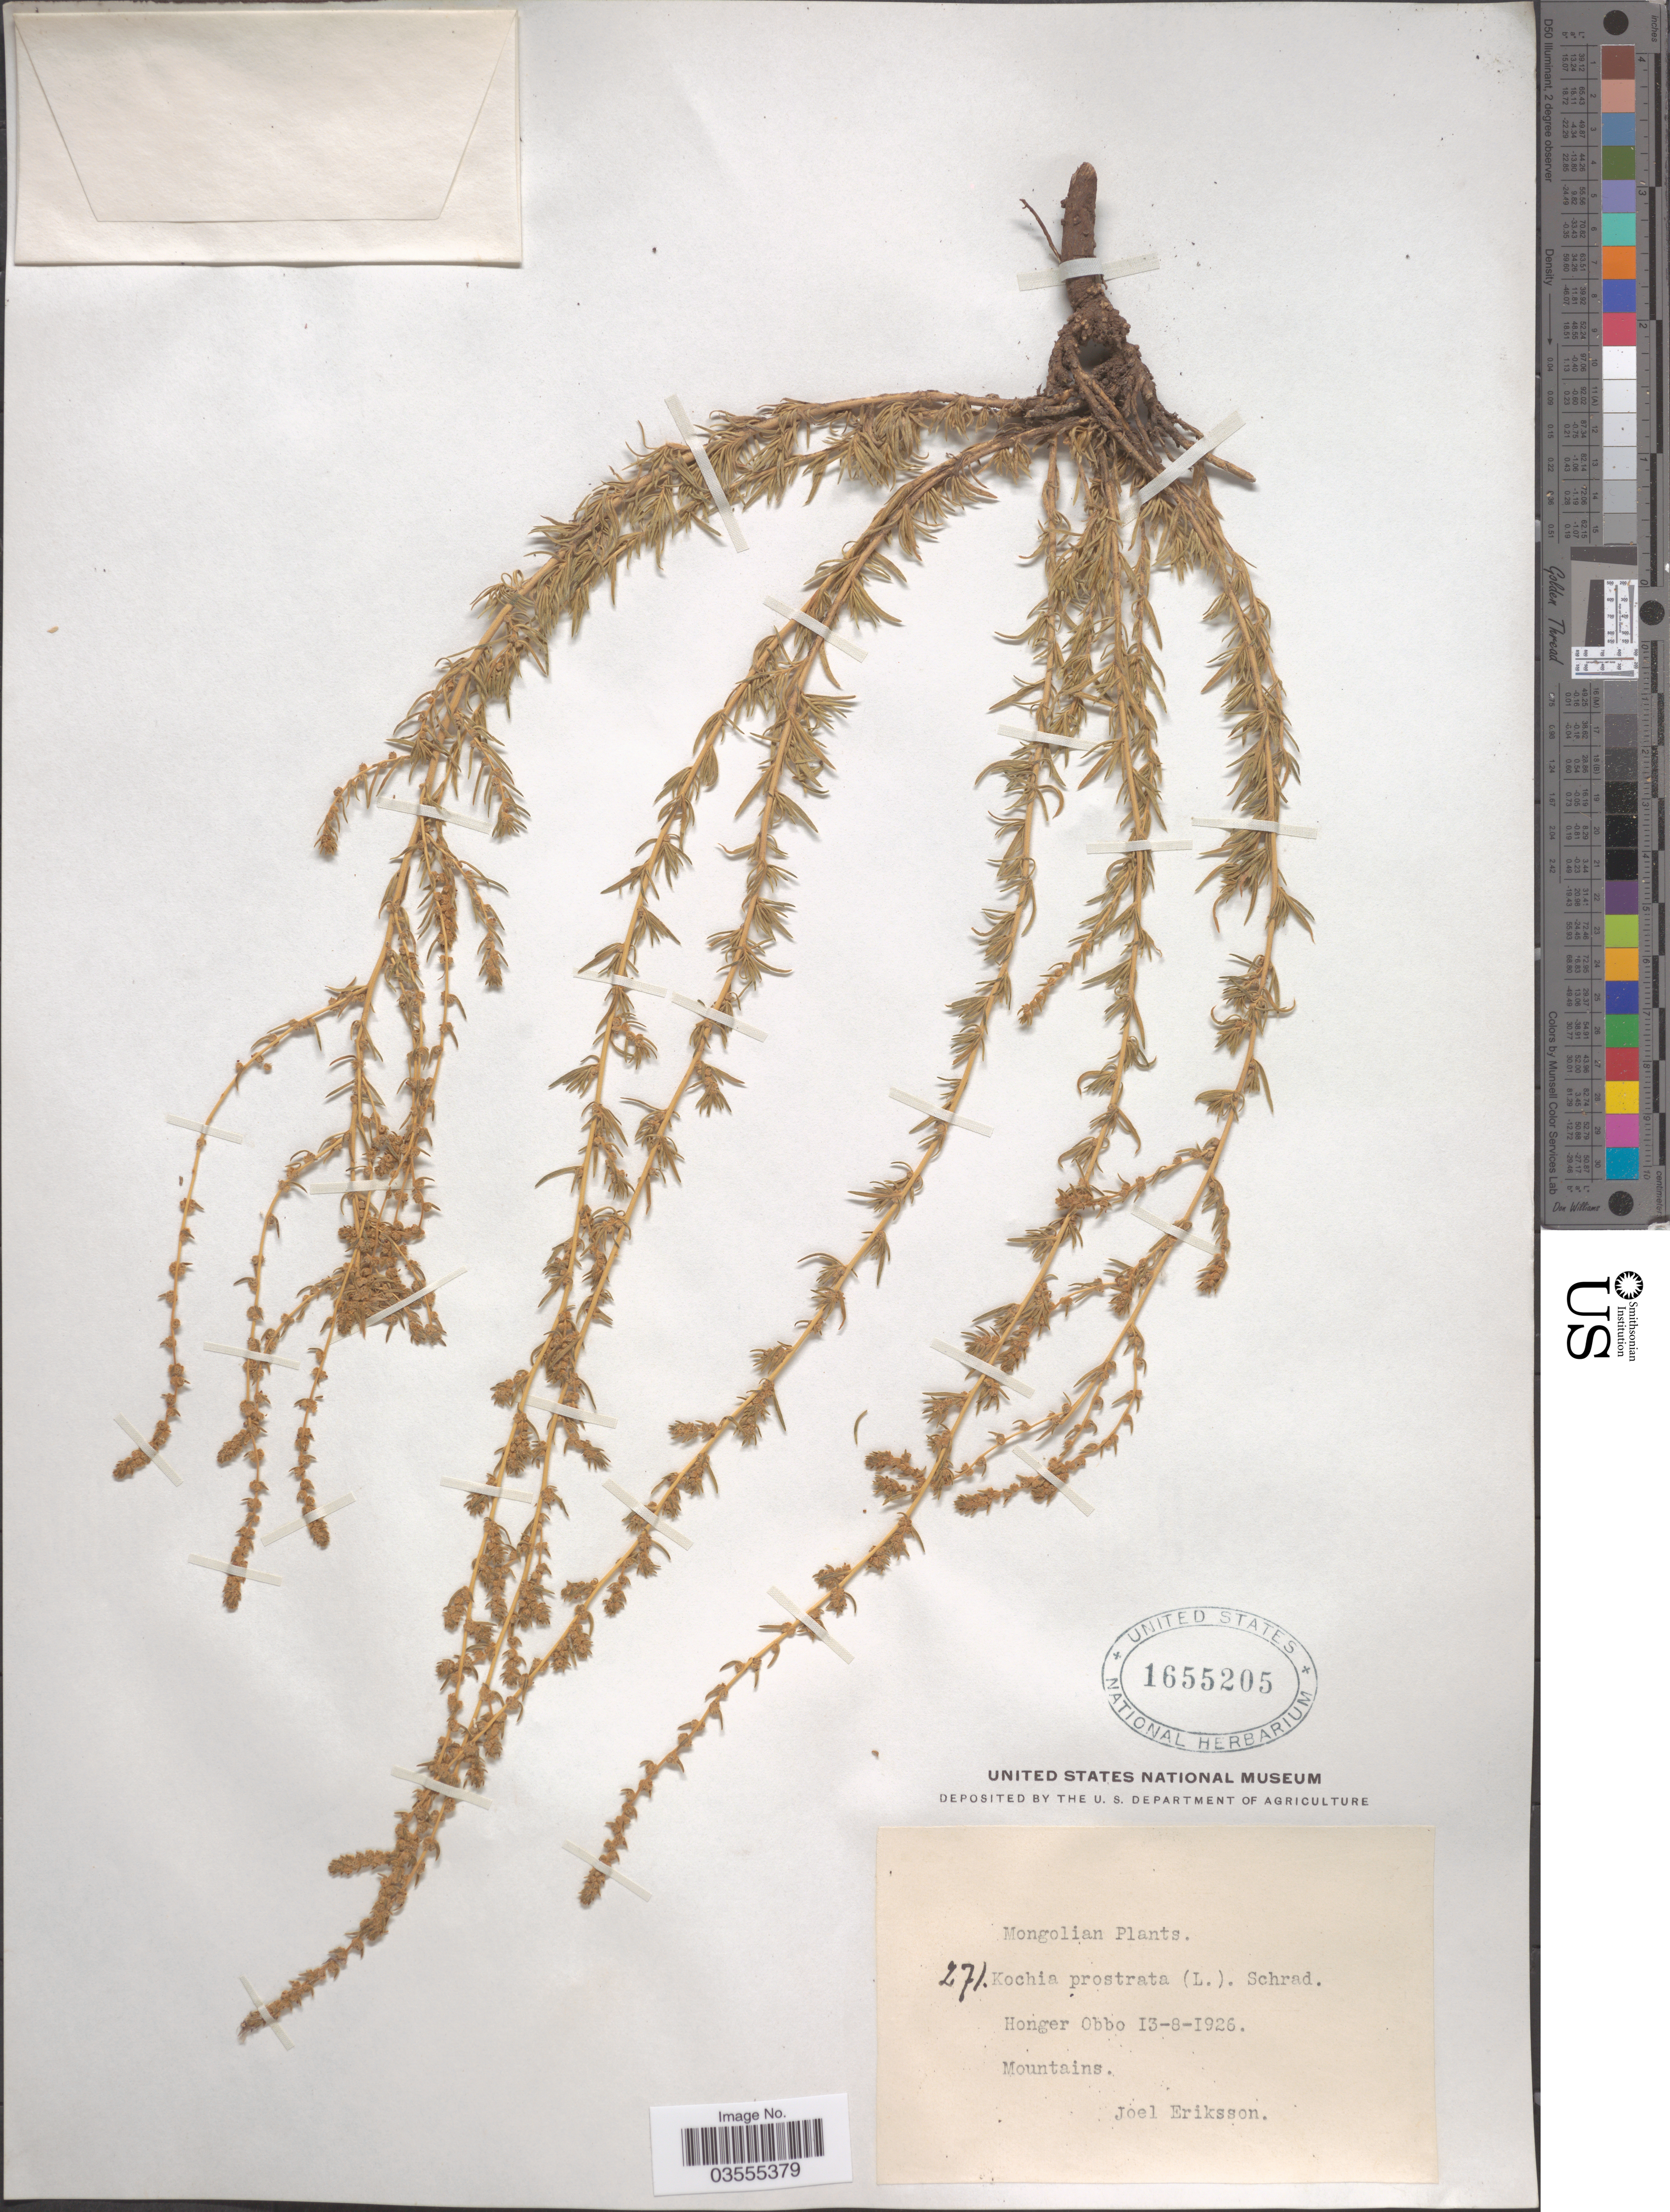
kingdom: Plantae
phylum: Tracheophyta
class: Magnoliopsida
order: Caryophyllales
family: Amaranthaceae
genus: Bassia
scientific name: Bassia prostrata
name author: (L.) Beck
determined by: U.S. National Herbarium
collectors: J. Eriksson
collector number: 271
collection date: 1926-08-13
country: Mongolia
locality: Honger Obbo. Mountains.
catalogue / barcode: US 1655205